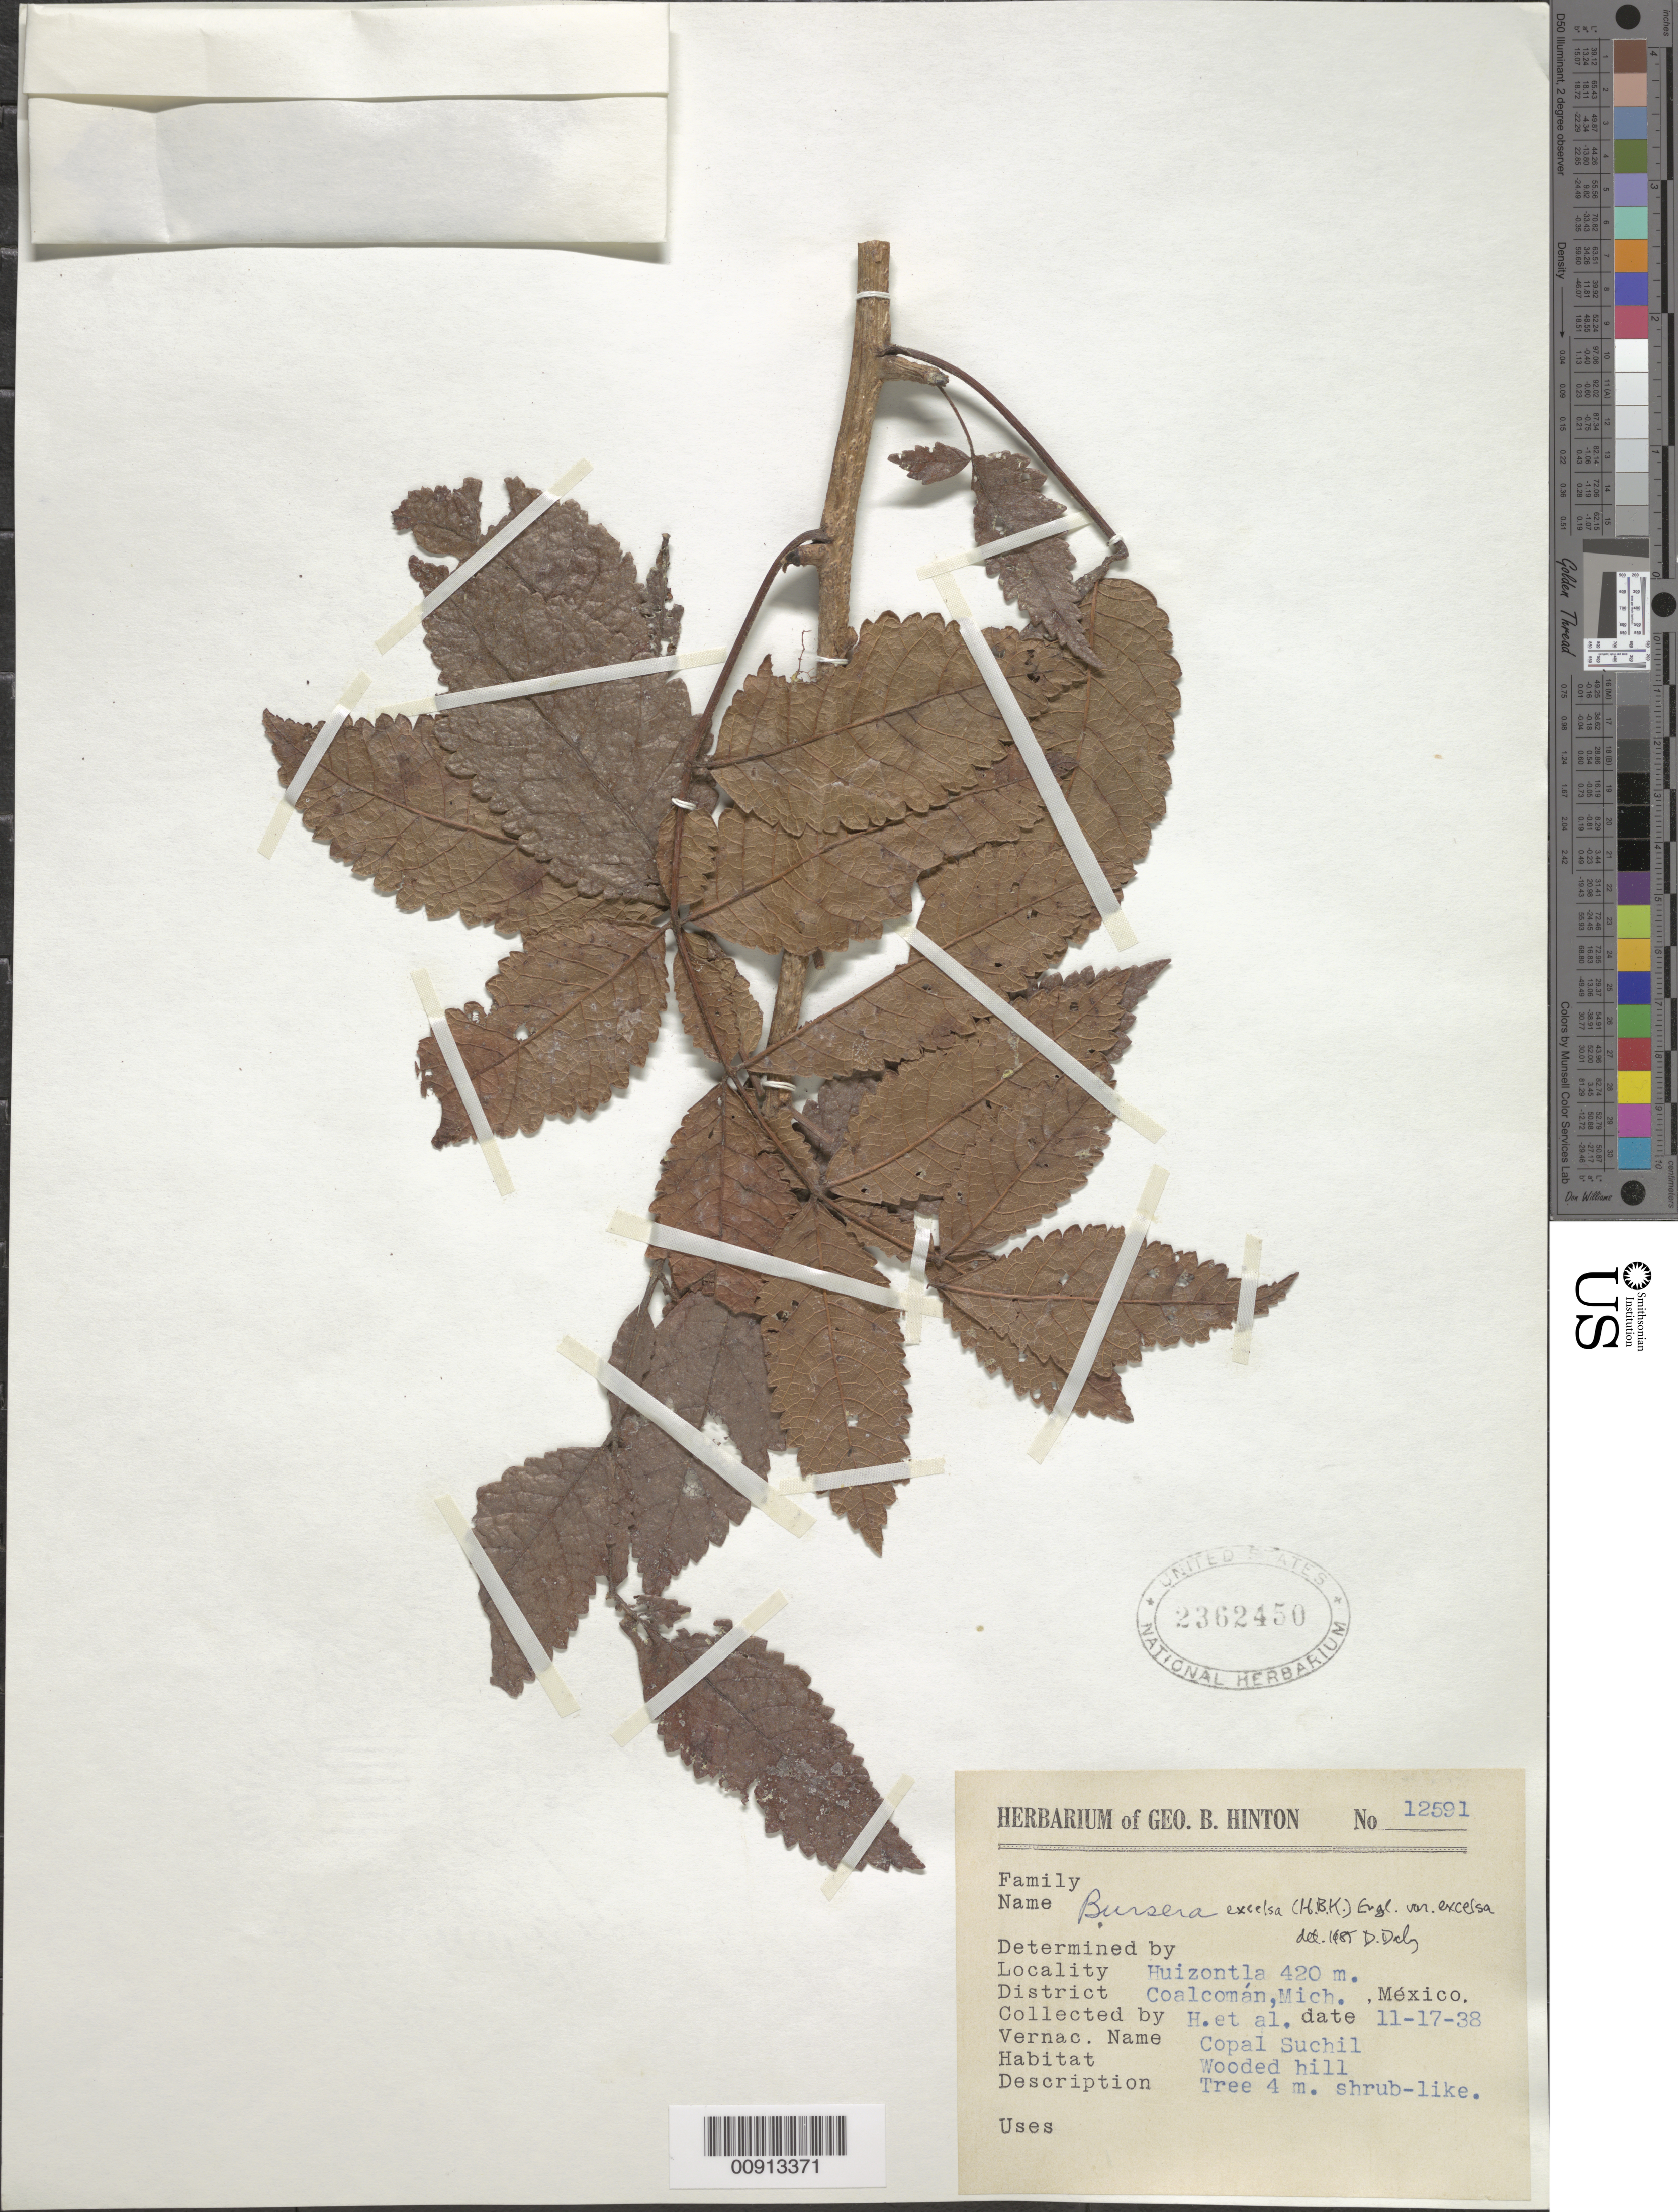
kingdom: Plantae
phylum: Tracheophyta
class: Magnoliopsida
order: Sapindales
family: Burseraceae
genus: Bursera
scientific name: Bursera excelsa var. excelsa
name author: (Kunth) Engl.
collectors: G. B. Hinton & et al.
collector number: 12591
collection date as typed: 17 Nov 1938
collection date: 1938-11-17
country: Mexico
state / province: Michoacán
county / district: Coalcomán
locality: Huizontla, District Coalcomán, Michoacán.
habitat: Wooded hill.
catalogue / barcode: US 2362450